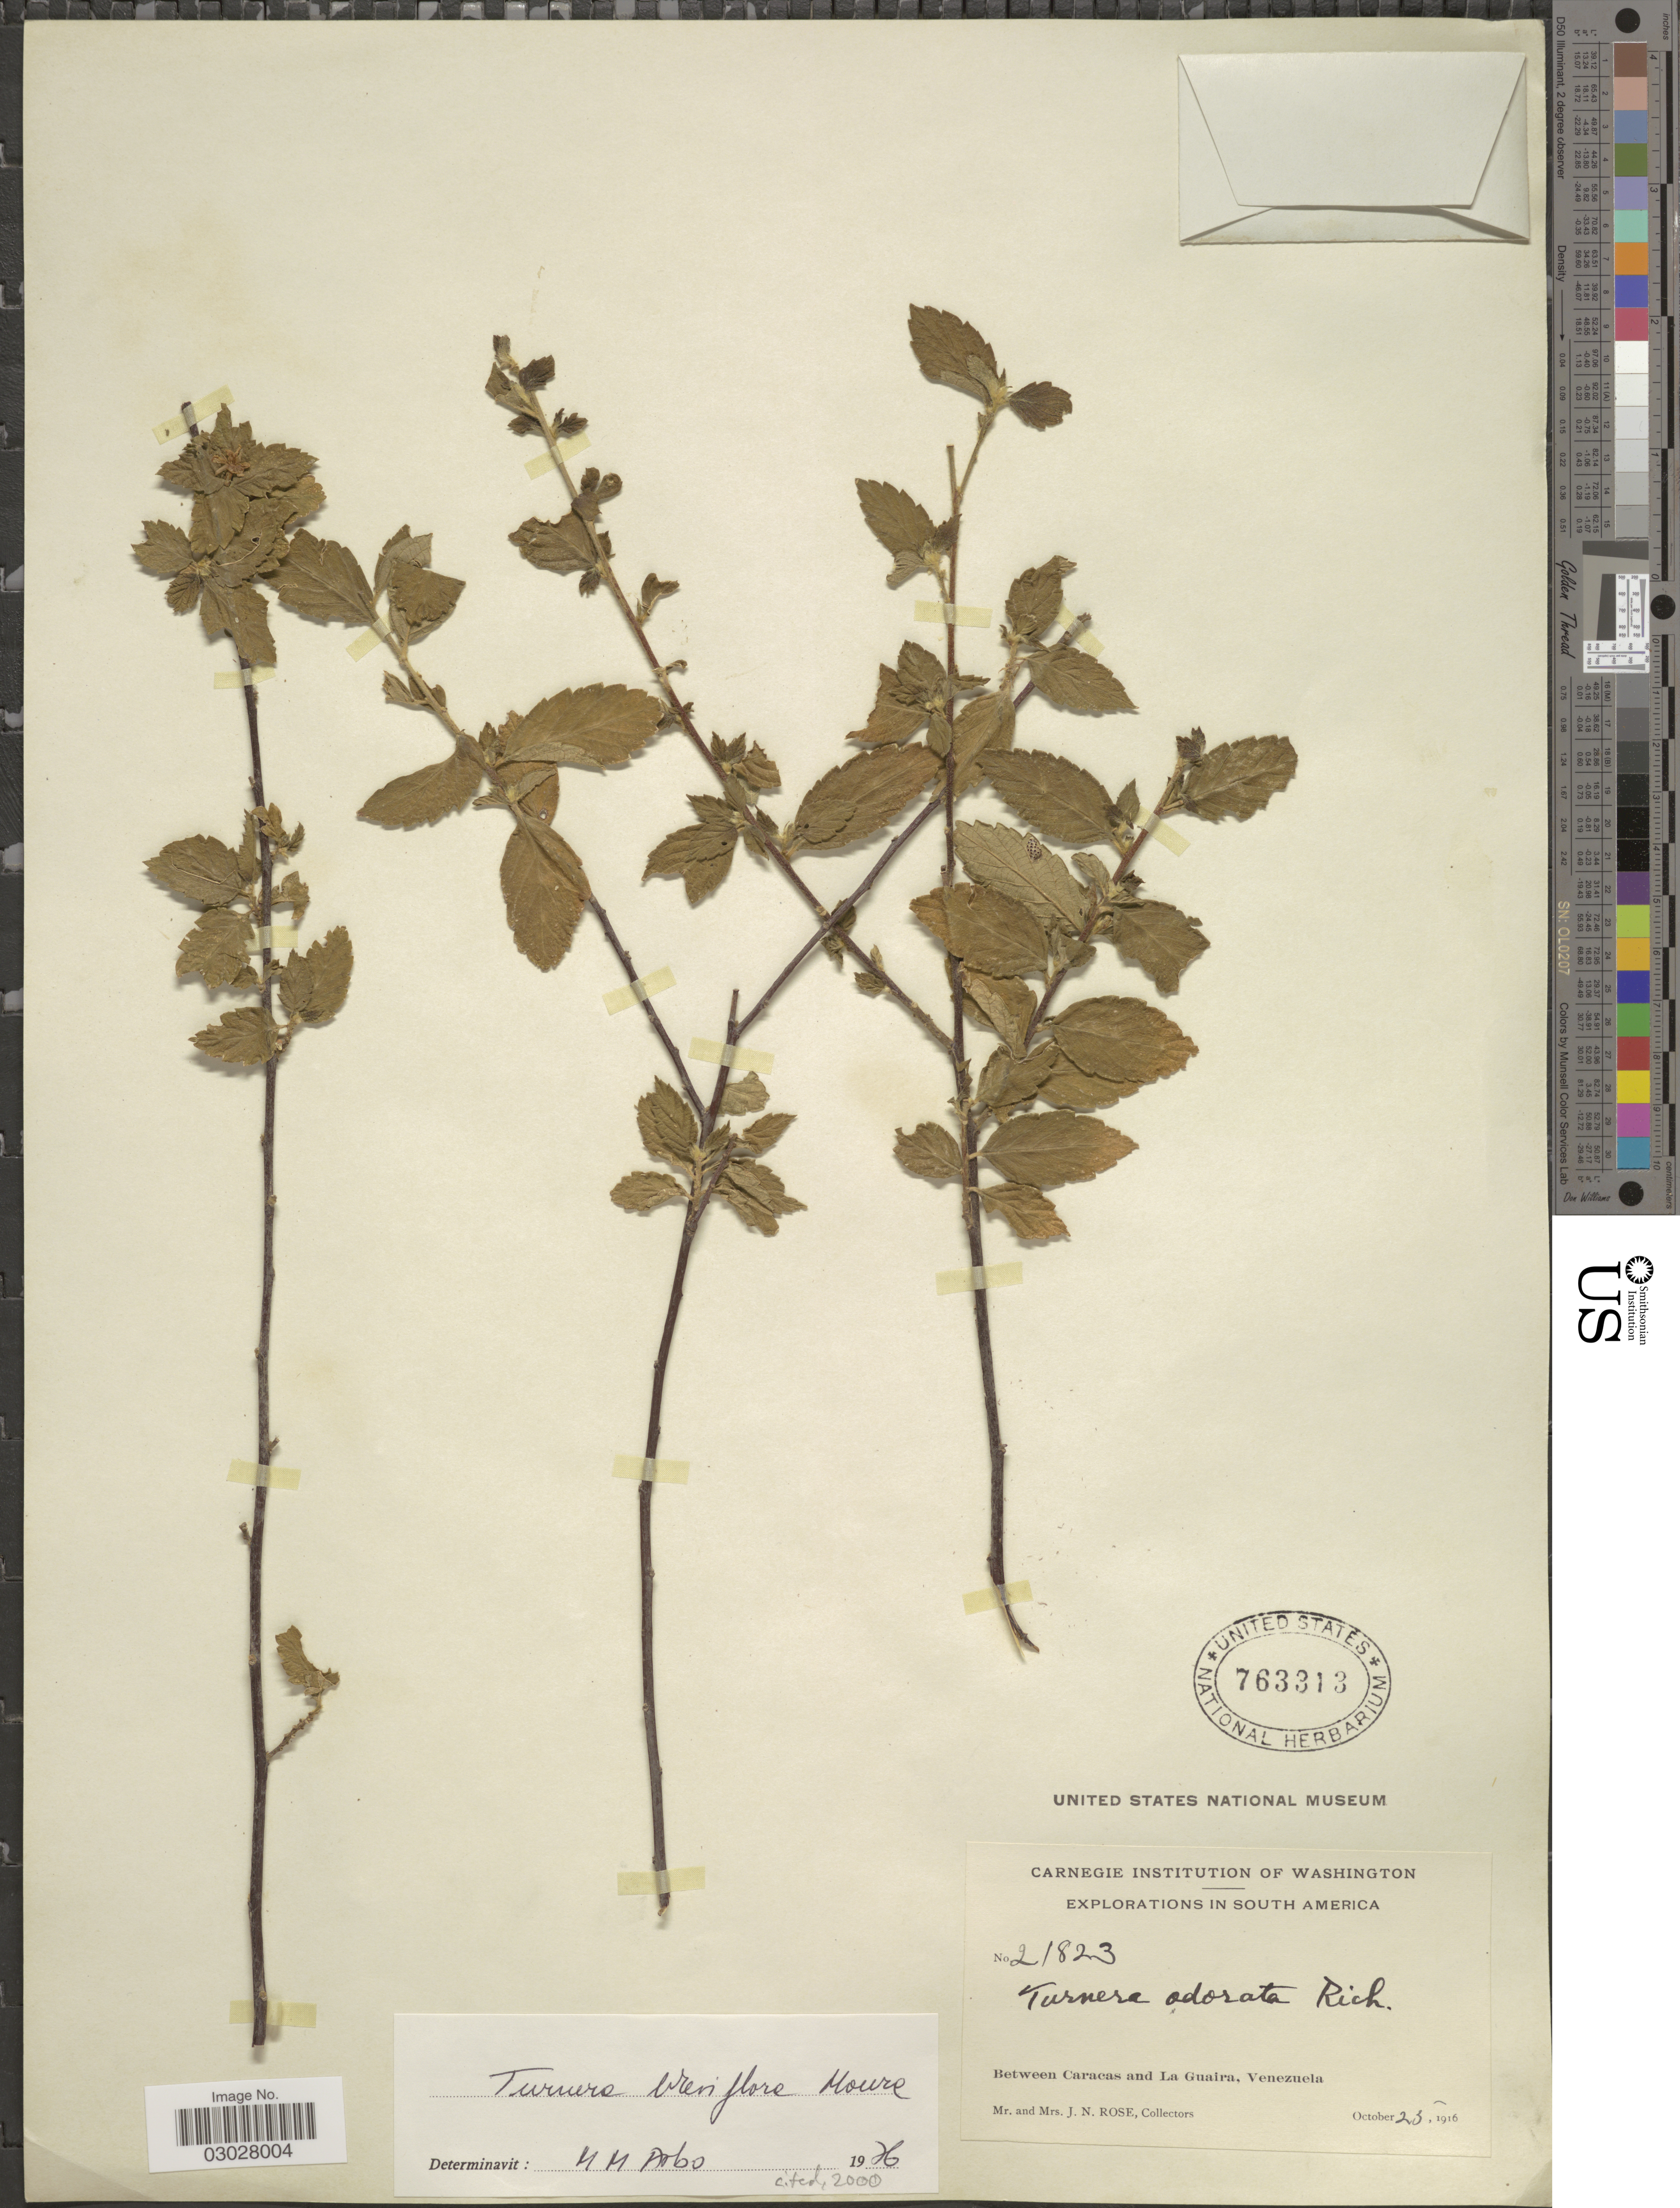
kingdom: Plantae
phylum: Tracheophyta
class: Magnoliopsida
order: Malpighiales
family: Turneraceae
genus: Turnera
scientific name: Turnera breviflora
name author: Moura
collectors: J. N. Rose & L. B. Rose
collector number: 21823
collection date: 1916-10-25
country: Venezuela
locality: Between Caracas and La Guaira.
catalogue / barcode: US 763313